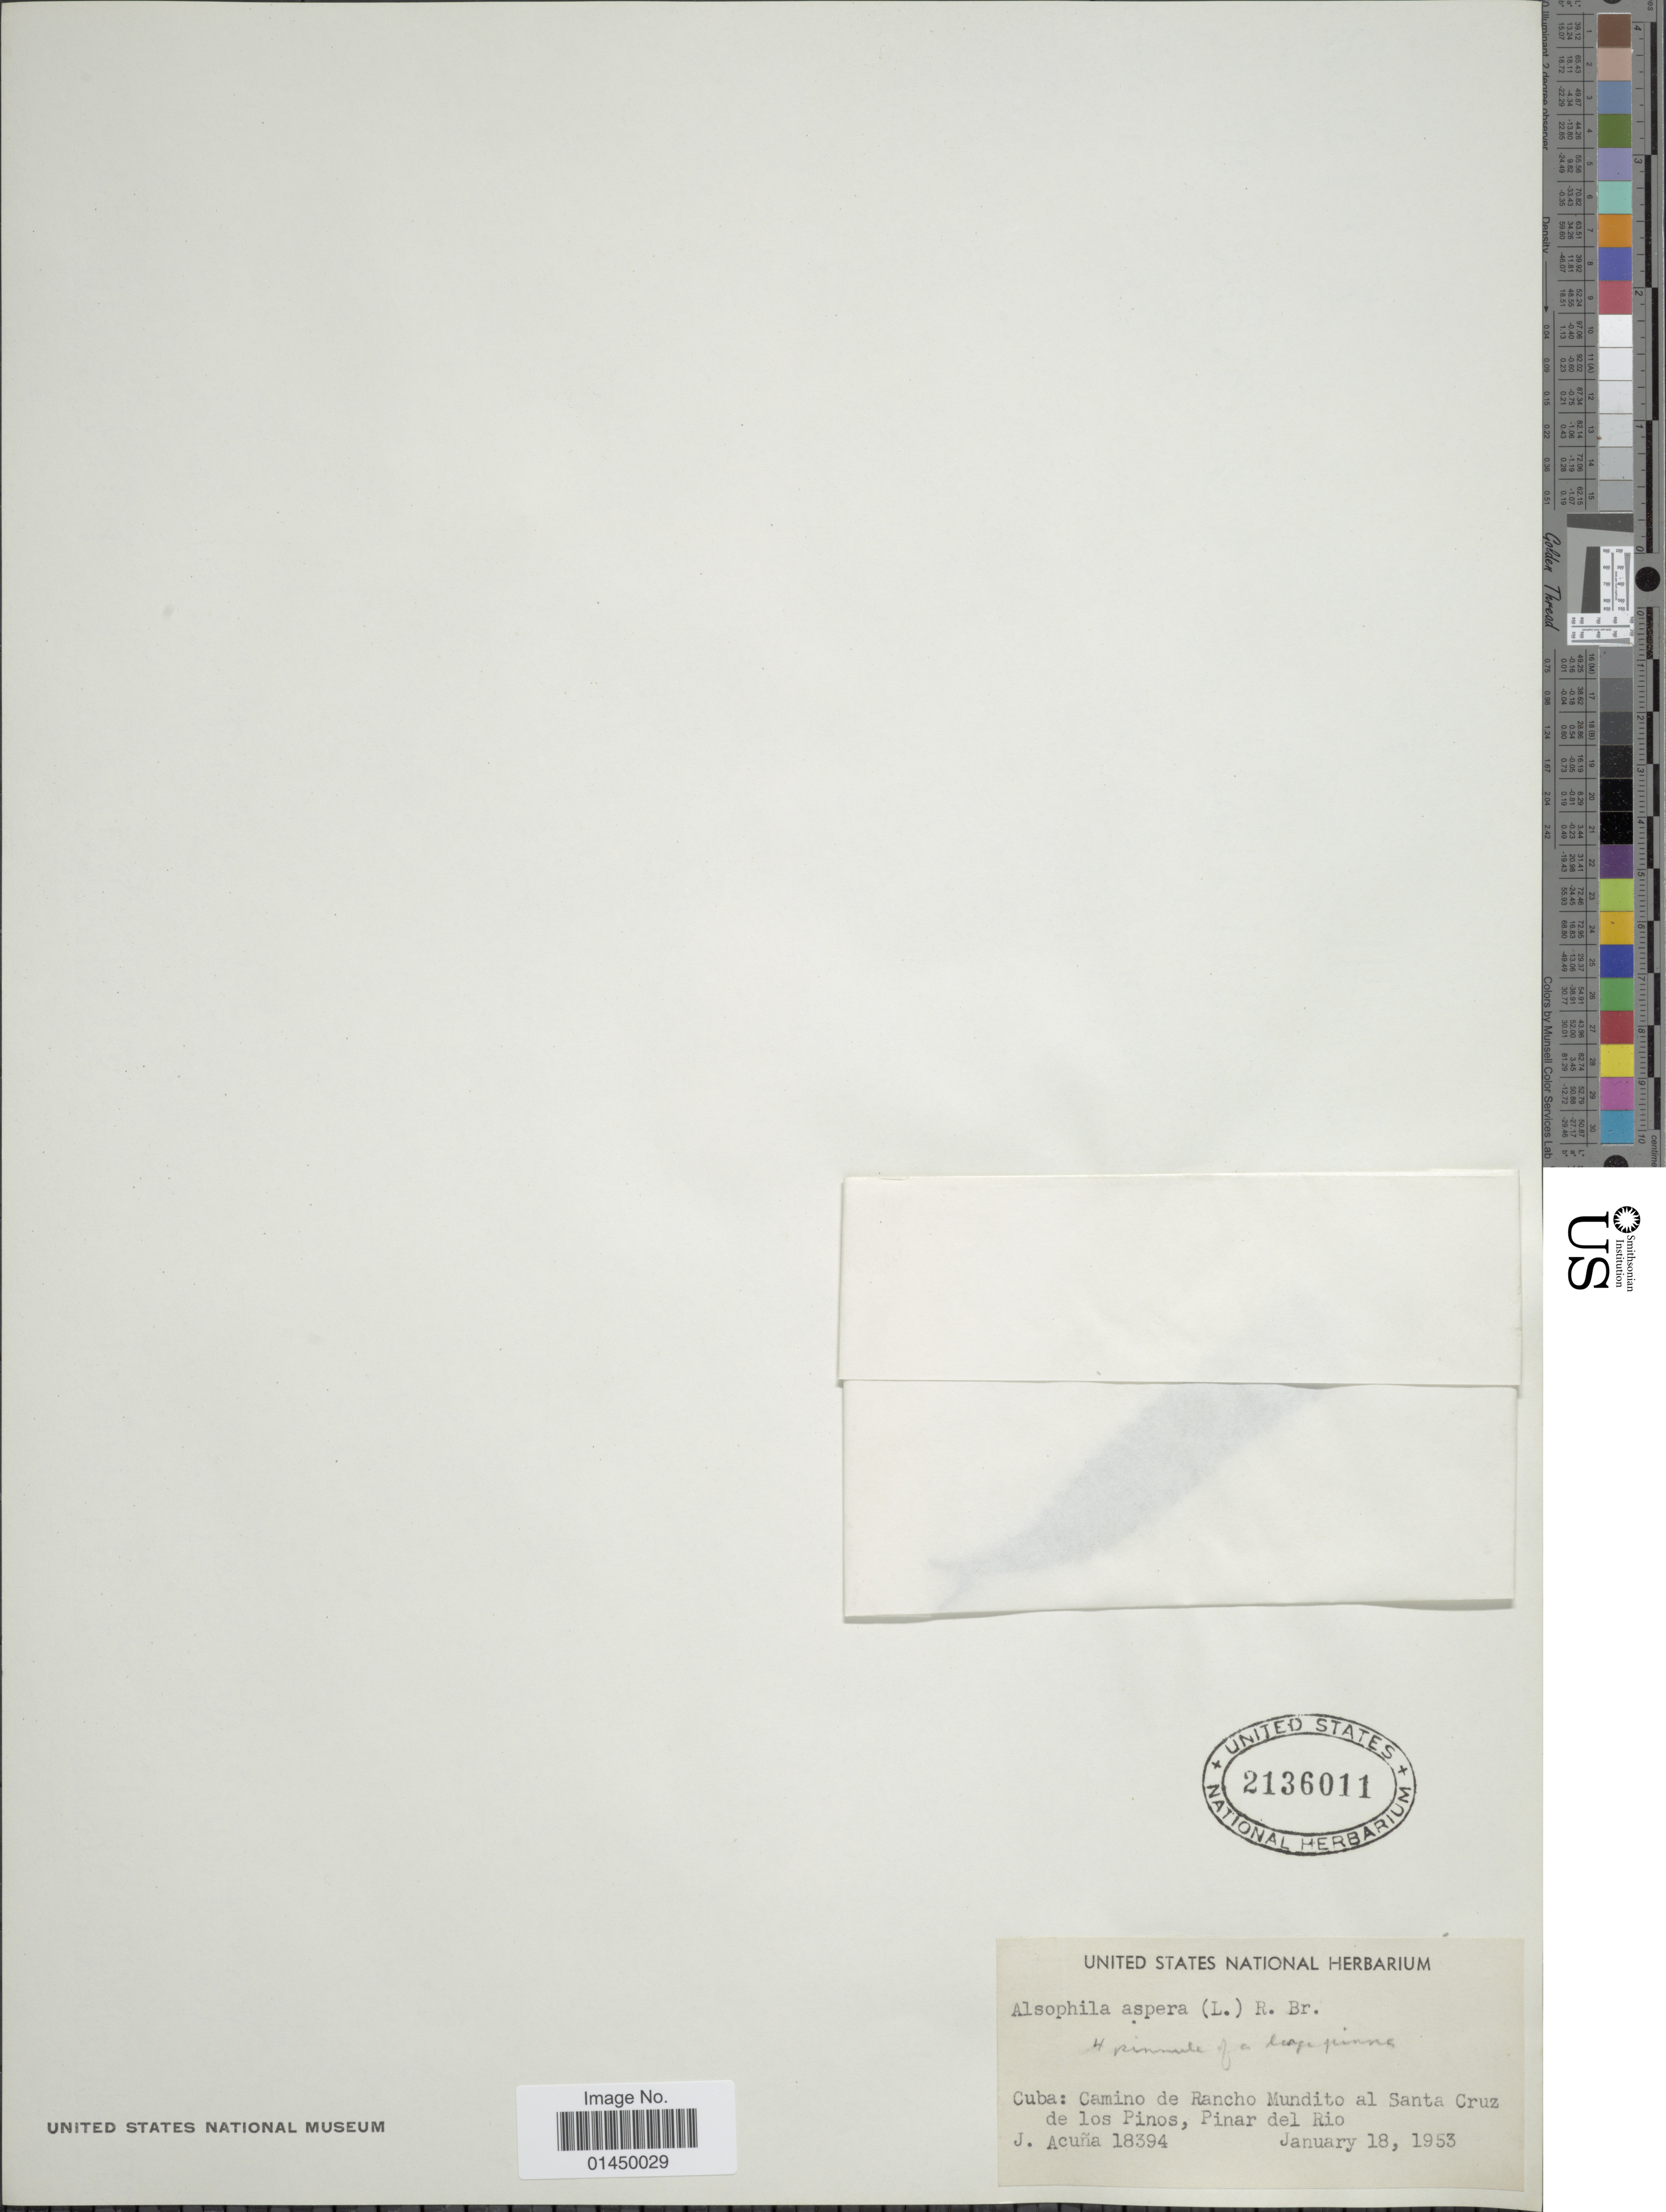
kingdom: Plantae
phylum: Tracheophyta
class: Polypodiopsida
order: Cyatheales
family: Cyatheaceae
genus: Cyathea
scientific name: Cyathea aspera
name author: (L.) Sw.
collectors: J. Acuña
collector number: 18394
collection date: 1953-01-18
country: Cuba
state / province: Pinar del Río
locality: Cuba: Camino de Rancho Mundito al Santa Cruz de los Pinos, Pinar del Rio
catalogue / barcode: US 2136011